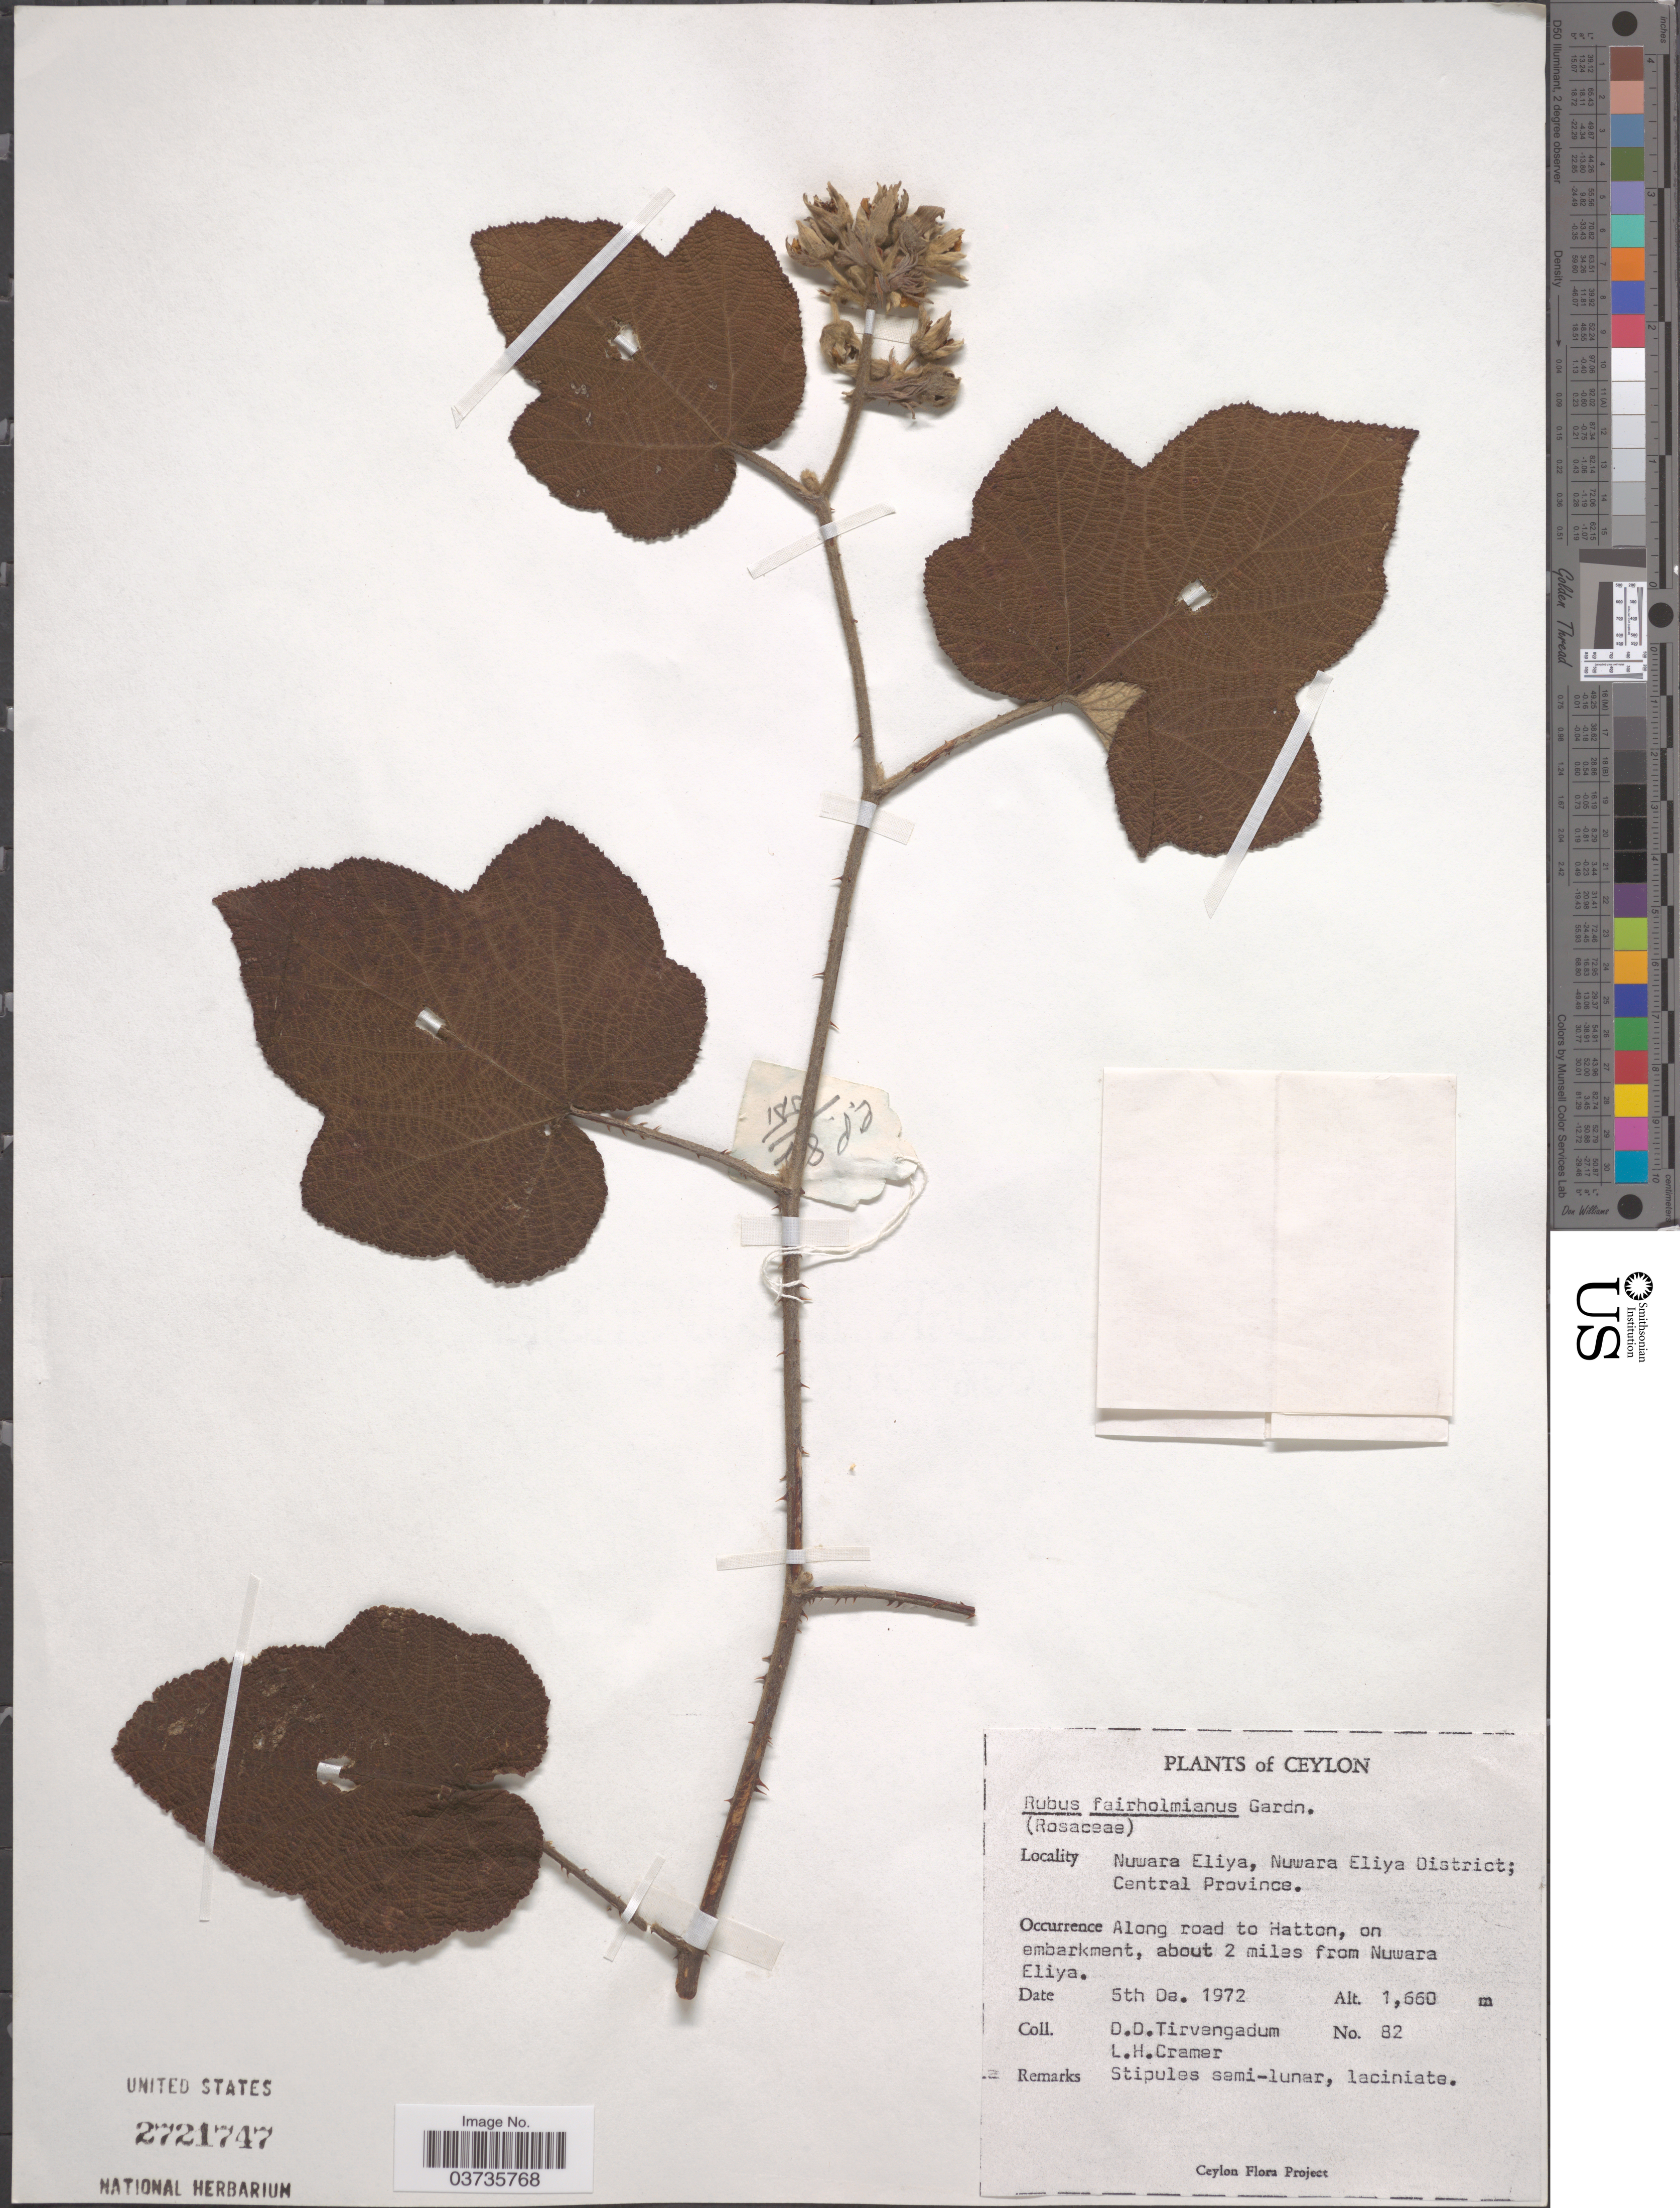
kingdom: Plantae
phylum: Tracheophyta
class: Magnoliopsida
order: Rosales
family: Rosaceae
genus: Rubus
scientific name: Rubus fairholmianus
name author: Gardner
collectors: D. Tirvengadum & L. H. Cramer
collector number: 82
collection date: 1972-12-05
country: Sri Lanka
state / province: Central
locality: Ceylon. Nuwara Eliya, Nuwara Eliya District; Along road to Hatton, on embarkment, about 2 miles from Nuwara Eliya.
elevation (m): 1660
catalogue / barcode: US 2721747